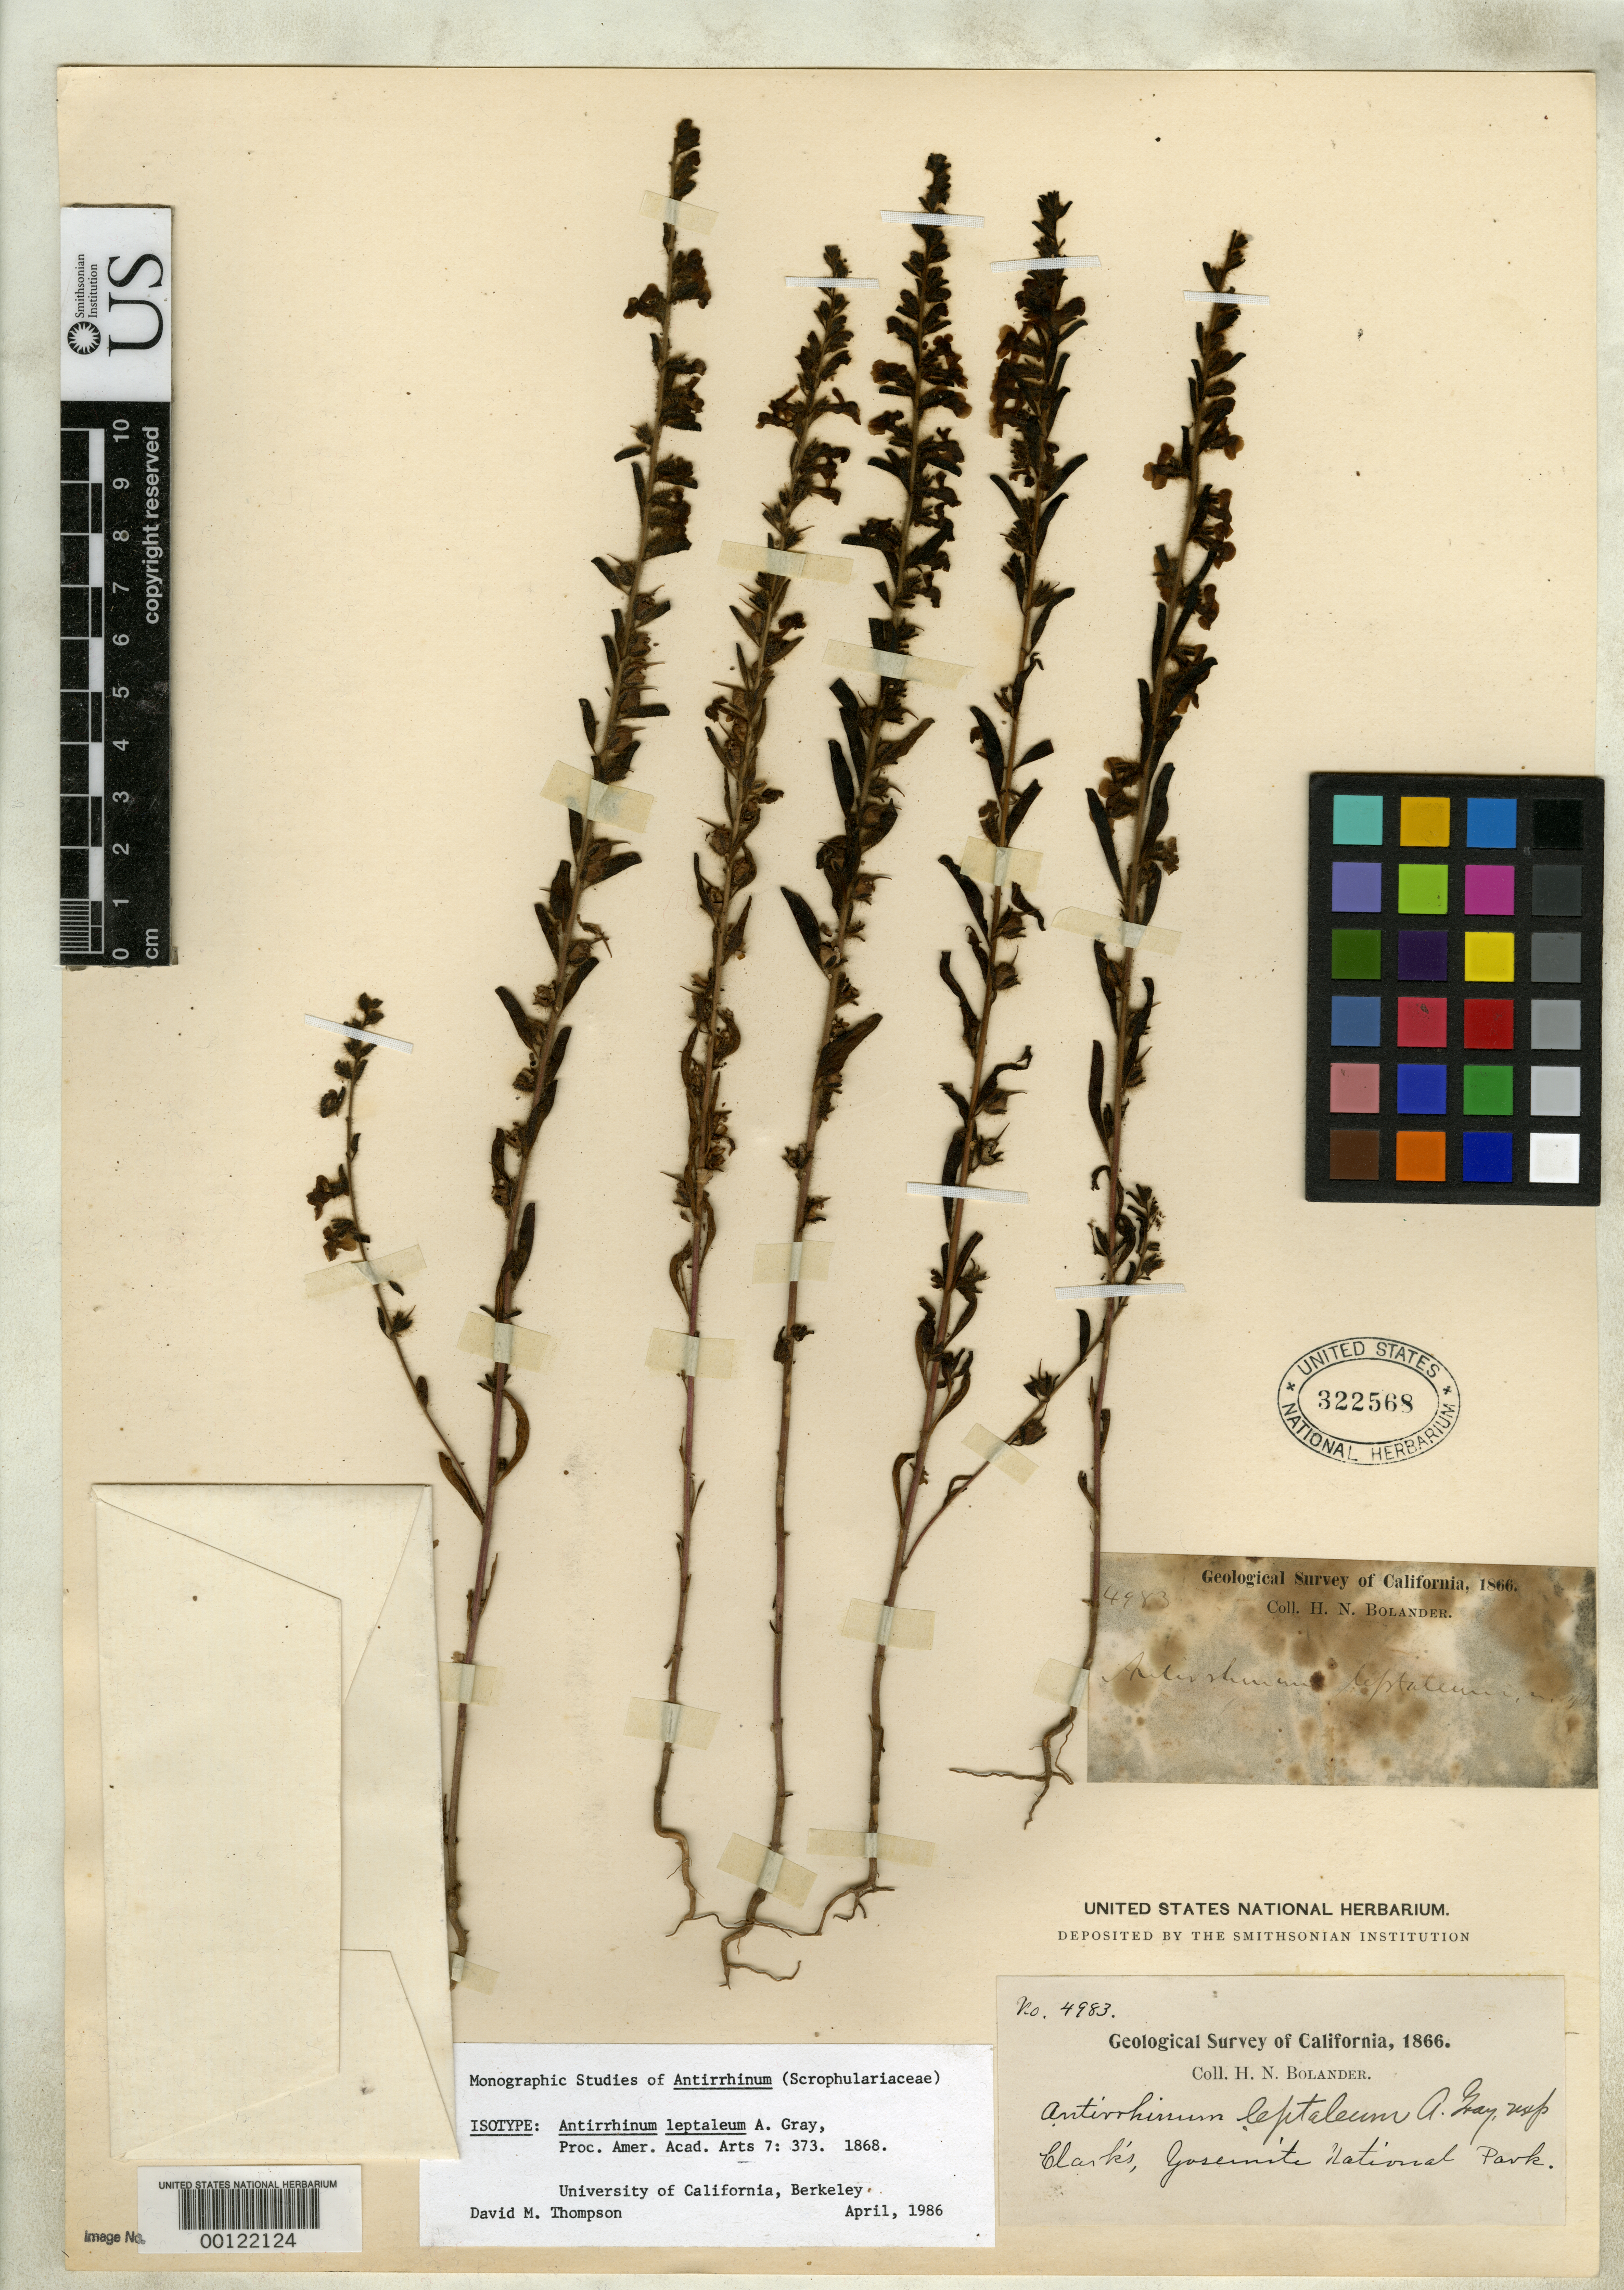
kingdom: Plantae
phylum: Tracheophyta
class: Magnoliopsida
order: Lamiales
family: Plantaginaceae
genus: Antirrhinum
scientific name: Antirrhinum leptaleum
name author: A. Gray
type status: Isotype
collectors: H. Bolander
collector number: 4983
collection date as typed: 1866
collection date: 1866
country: United States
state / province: California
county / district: Mariposa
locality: Clark's Ranch.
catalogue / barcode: US 322568